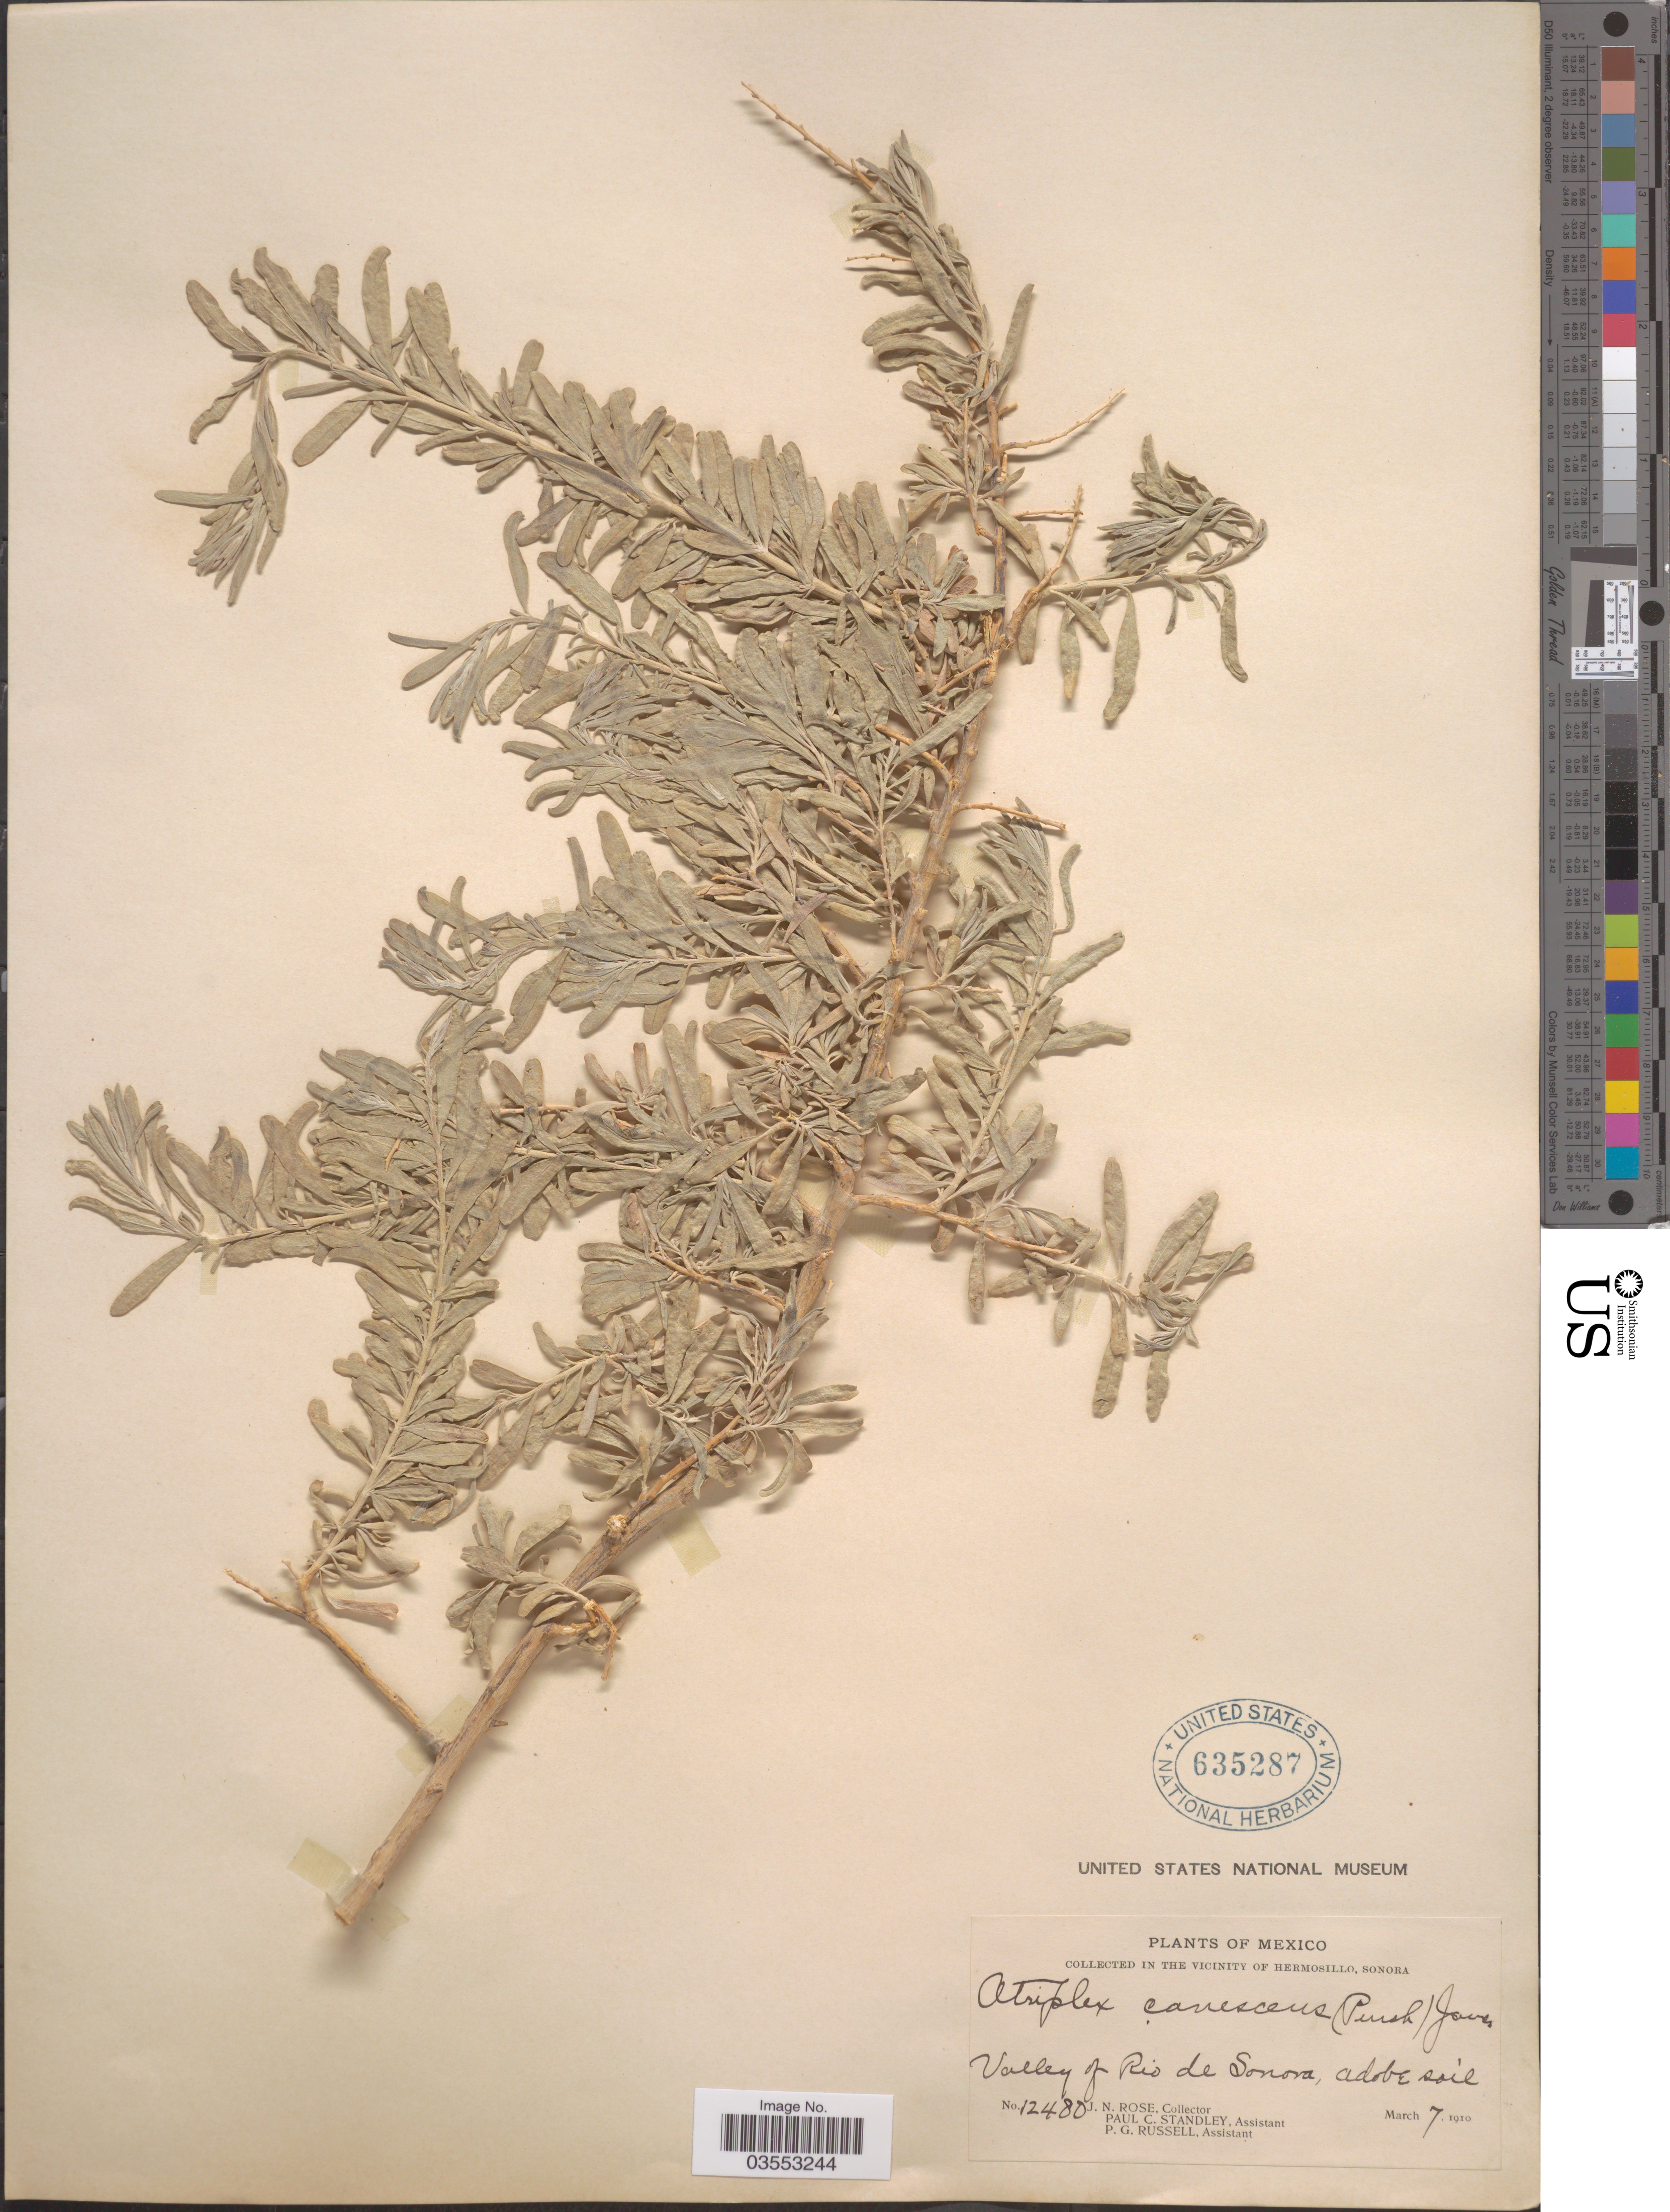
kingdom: Plantae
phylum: Tracheophyta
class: Magnoliopsida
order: Caryophyllales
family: Amaranthaceae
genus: Atriplex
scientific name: Atriplex canescens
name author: (Pursh) Nutt.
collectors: J. N. Rose, P. C. Standley & P. G. Russell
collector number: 12480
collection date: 1910-03-07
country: Mexico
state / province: Sonora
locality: In the vicinity of Hermosillo, Valley of Rio de Sonora.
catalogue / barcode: US 635287